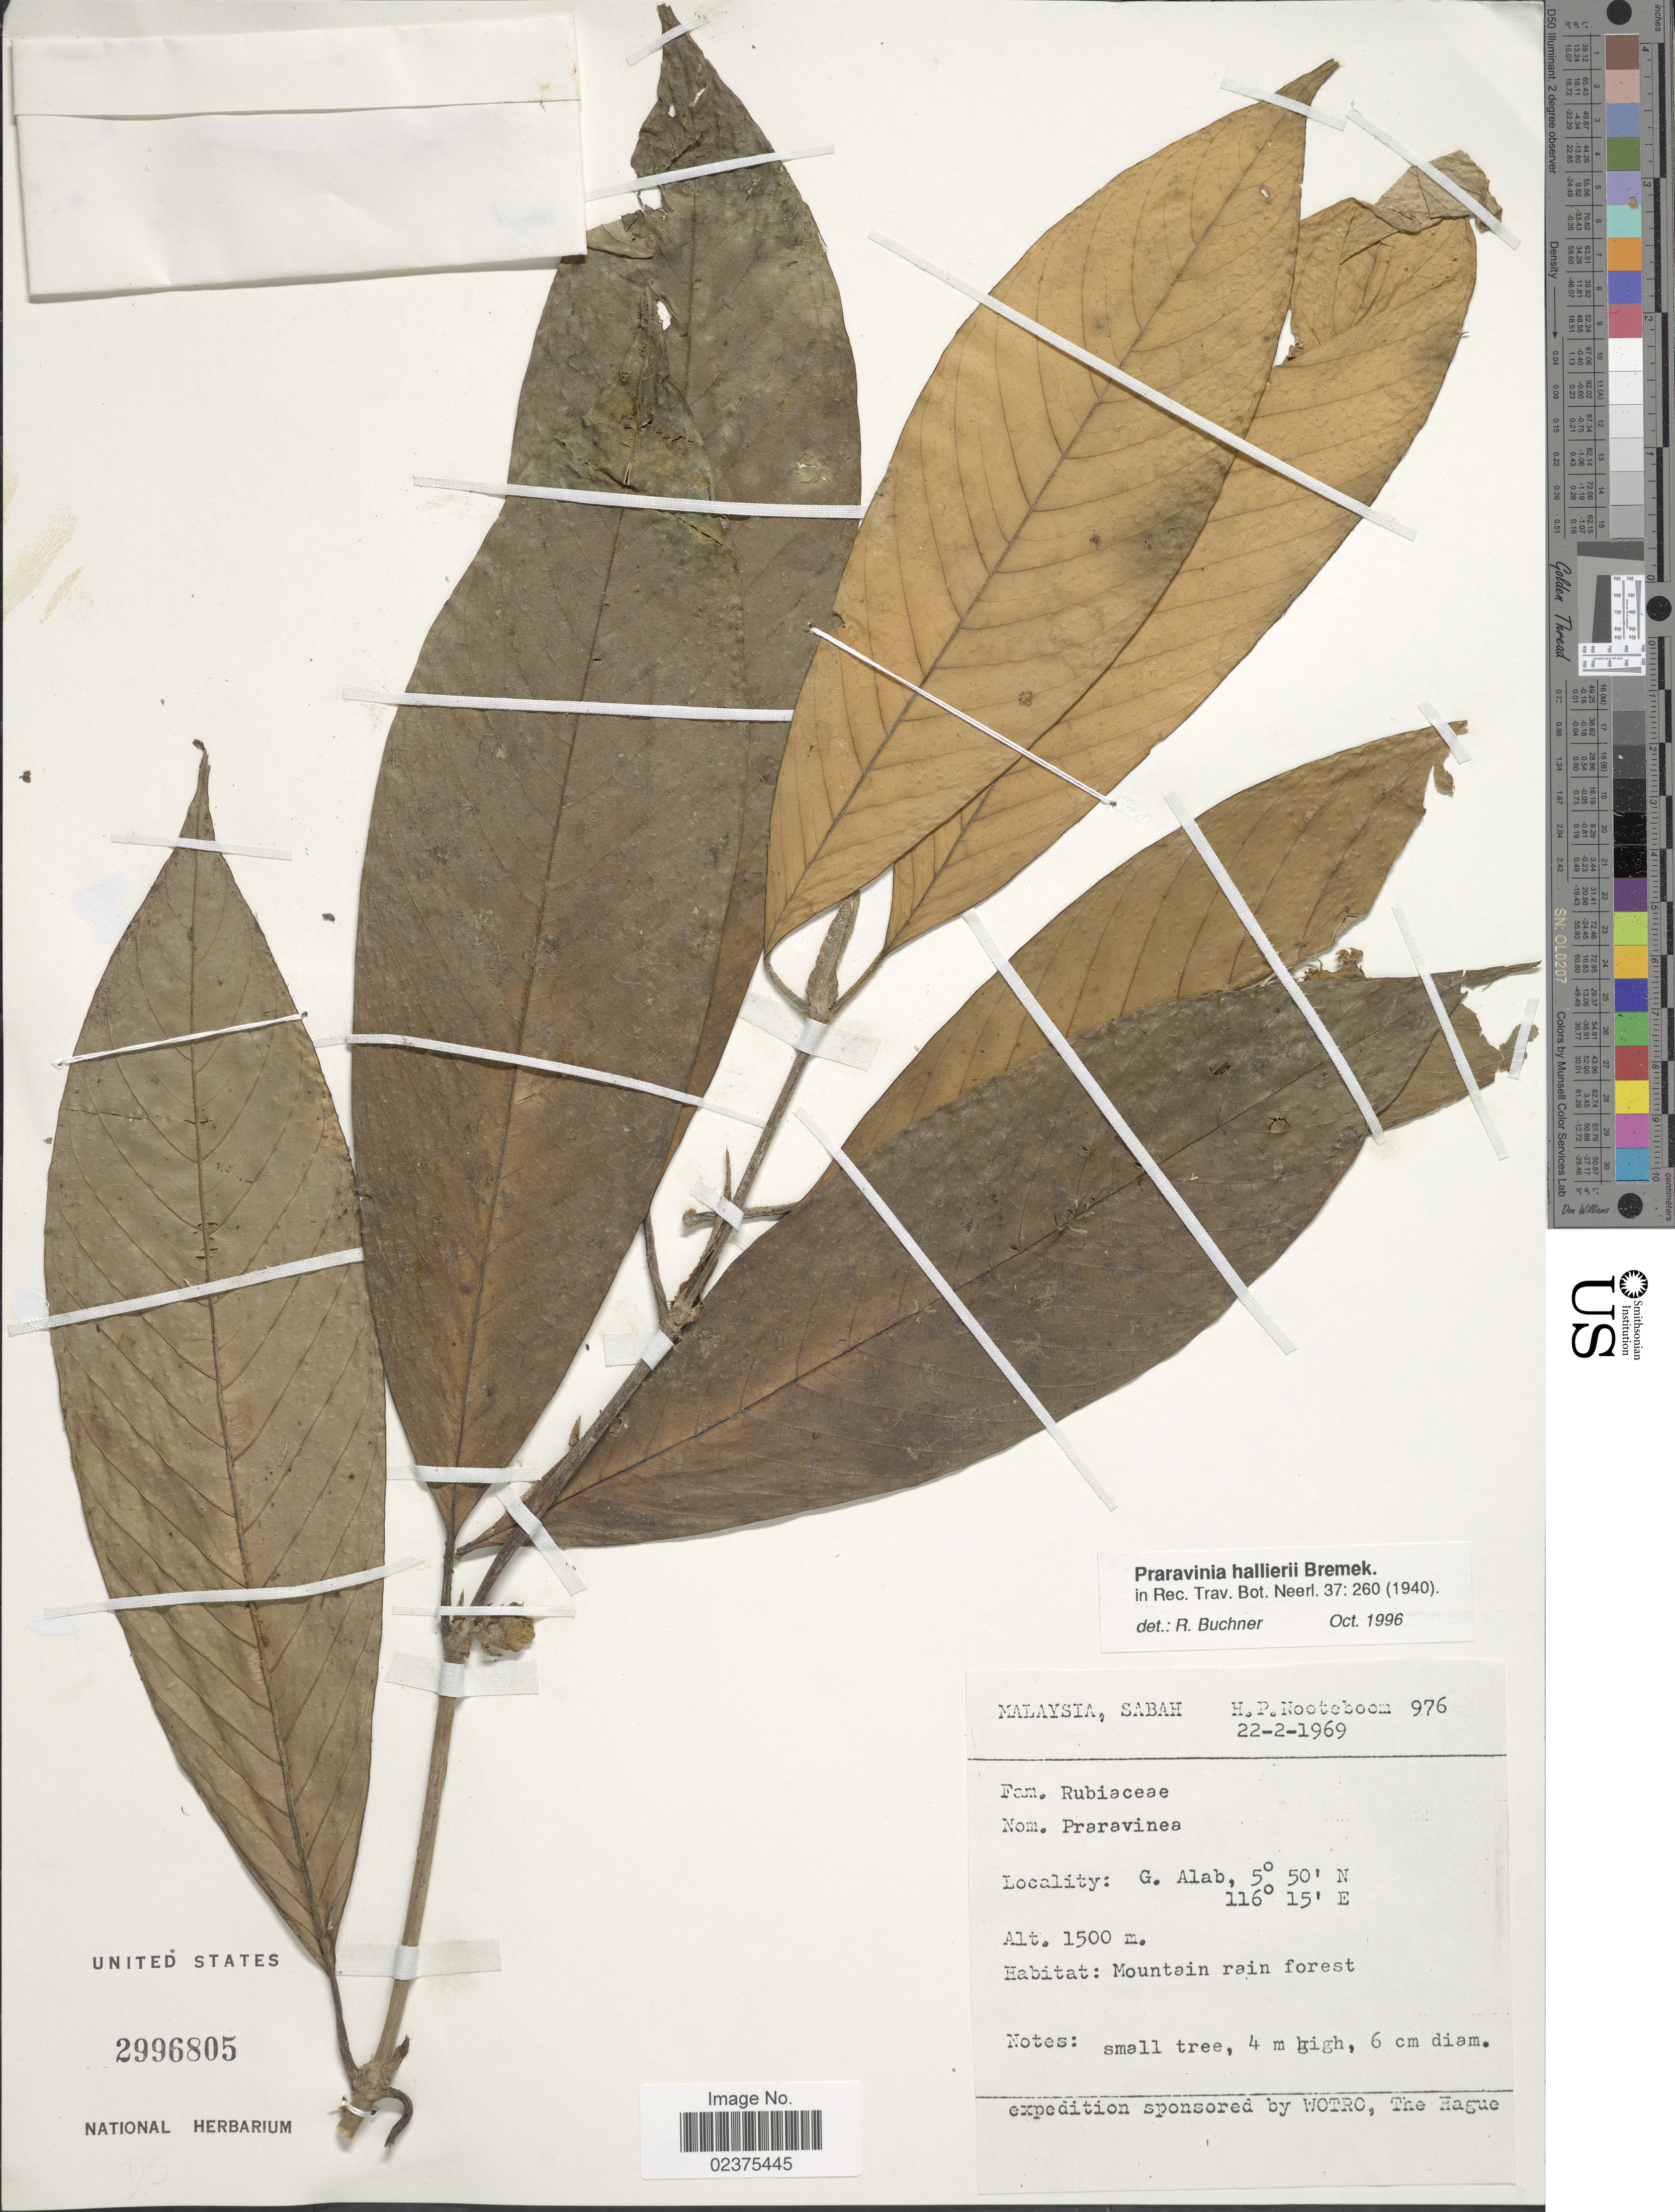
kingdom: Plantae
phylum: Tracheophyta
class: Magnoliopsida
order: Gentianales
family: Rubiaceae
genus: Praravinia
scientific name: Praravinia hallieri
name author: Bremek.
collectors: H. P. Nooteboom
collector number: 976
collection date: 1969-02-22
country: Malaysia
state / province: Sabah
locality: G. Alab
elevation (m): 1500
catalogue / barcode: US 2996805